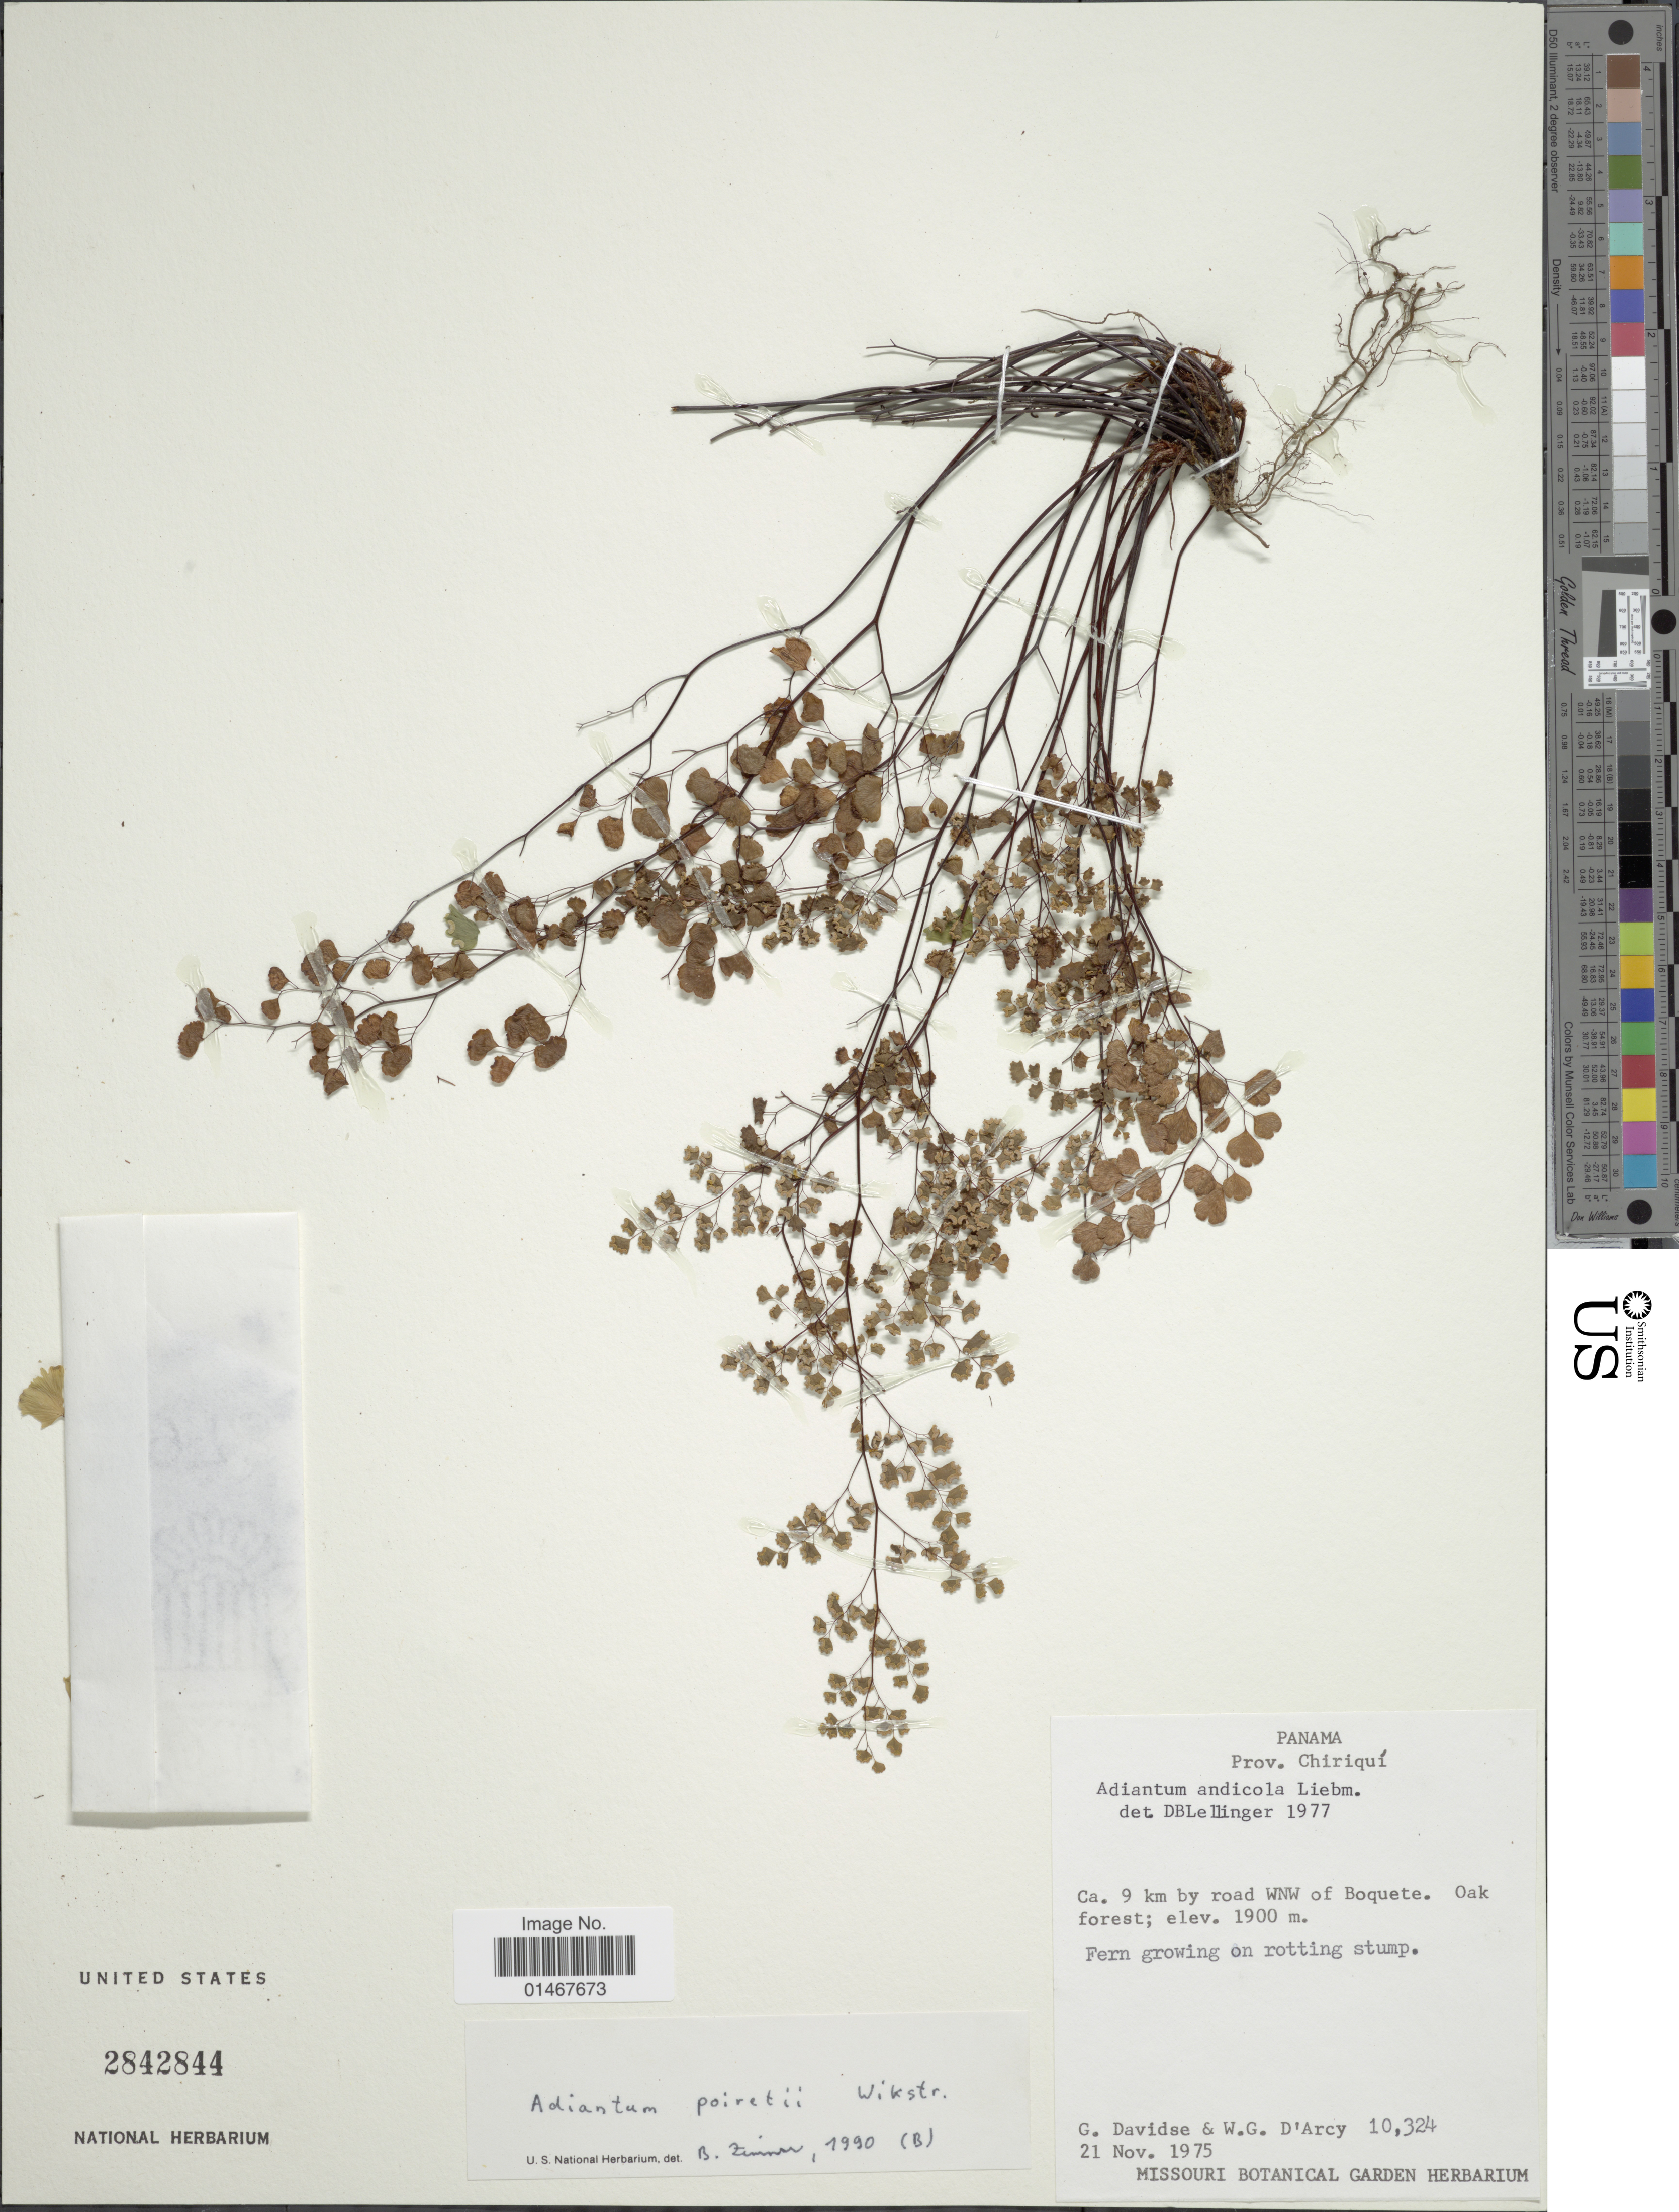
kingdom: Plantae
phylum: Tracheophyta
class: Polypodiopsida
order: Polypodiales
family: Pteridaceae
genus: Adiantum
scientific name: Adiantum poiretii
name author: Wikstr.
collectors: G. Davidse & W. G. D'Arcy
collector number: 10324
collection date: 1975-11-21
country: Panama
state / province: Chiriqui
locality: Ca 9 km by road WNW of Boqute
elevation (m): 1900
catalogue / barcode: US 2842844